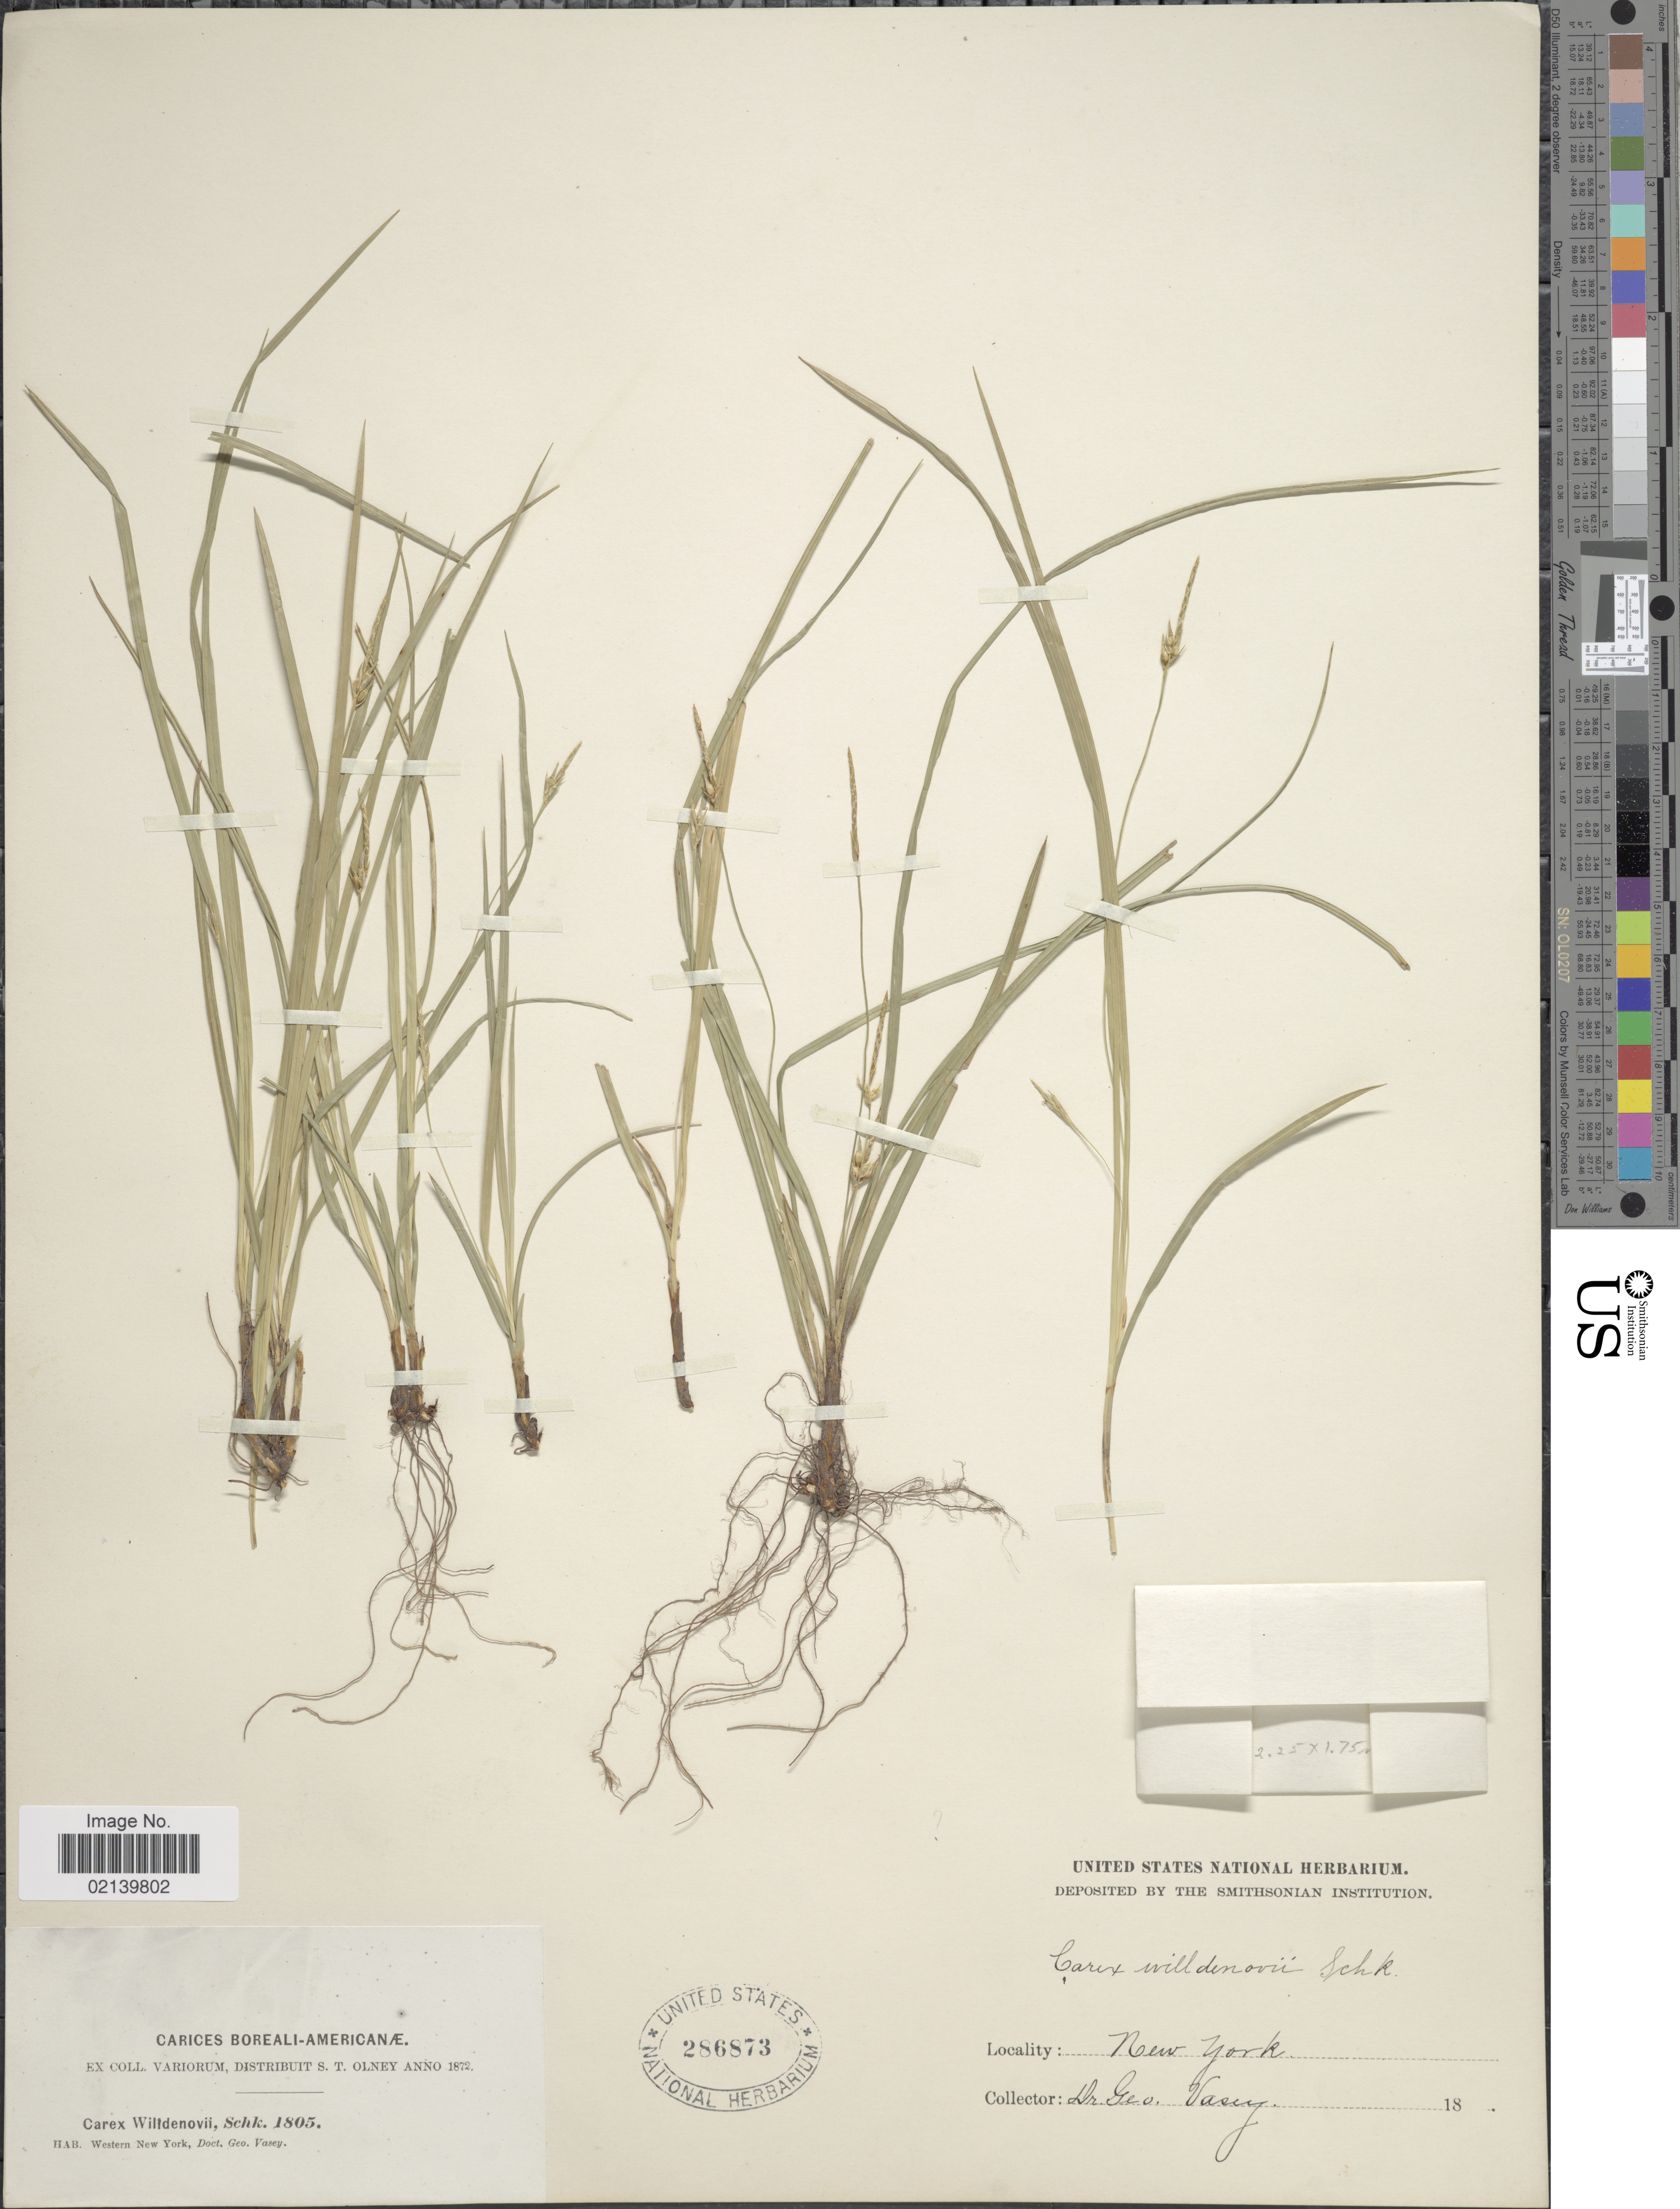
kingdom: Plantae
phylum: Tracheophyta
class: Liliopsida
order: Poales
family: Cyperaceae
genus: Carex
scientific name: Carex willdenowii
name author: Willd.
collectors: G. Vasey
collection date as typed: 18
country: United States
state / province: New York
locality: Western New York.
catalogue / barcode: US 286873